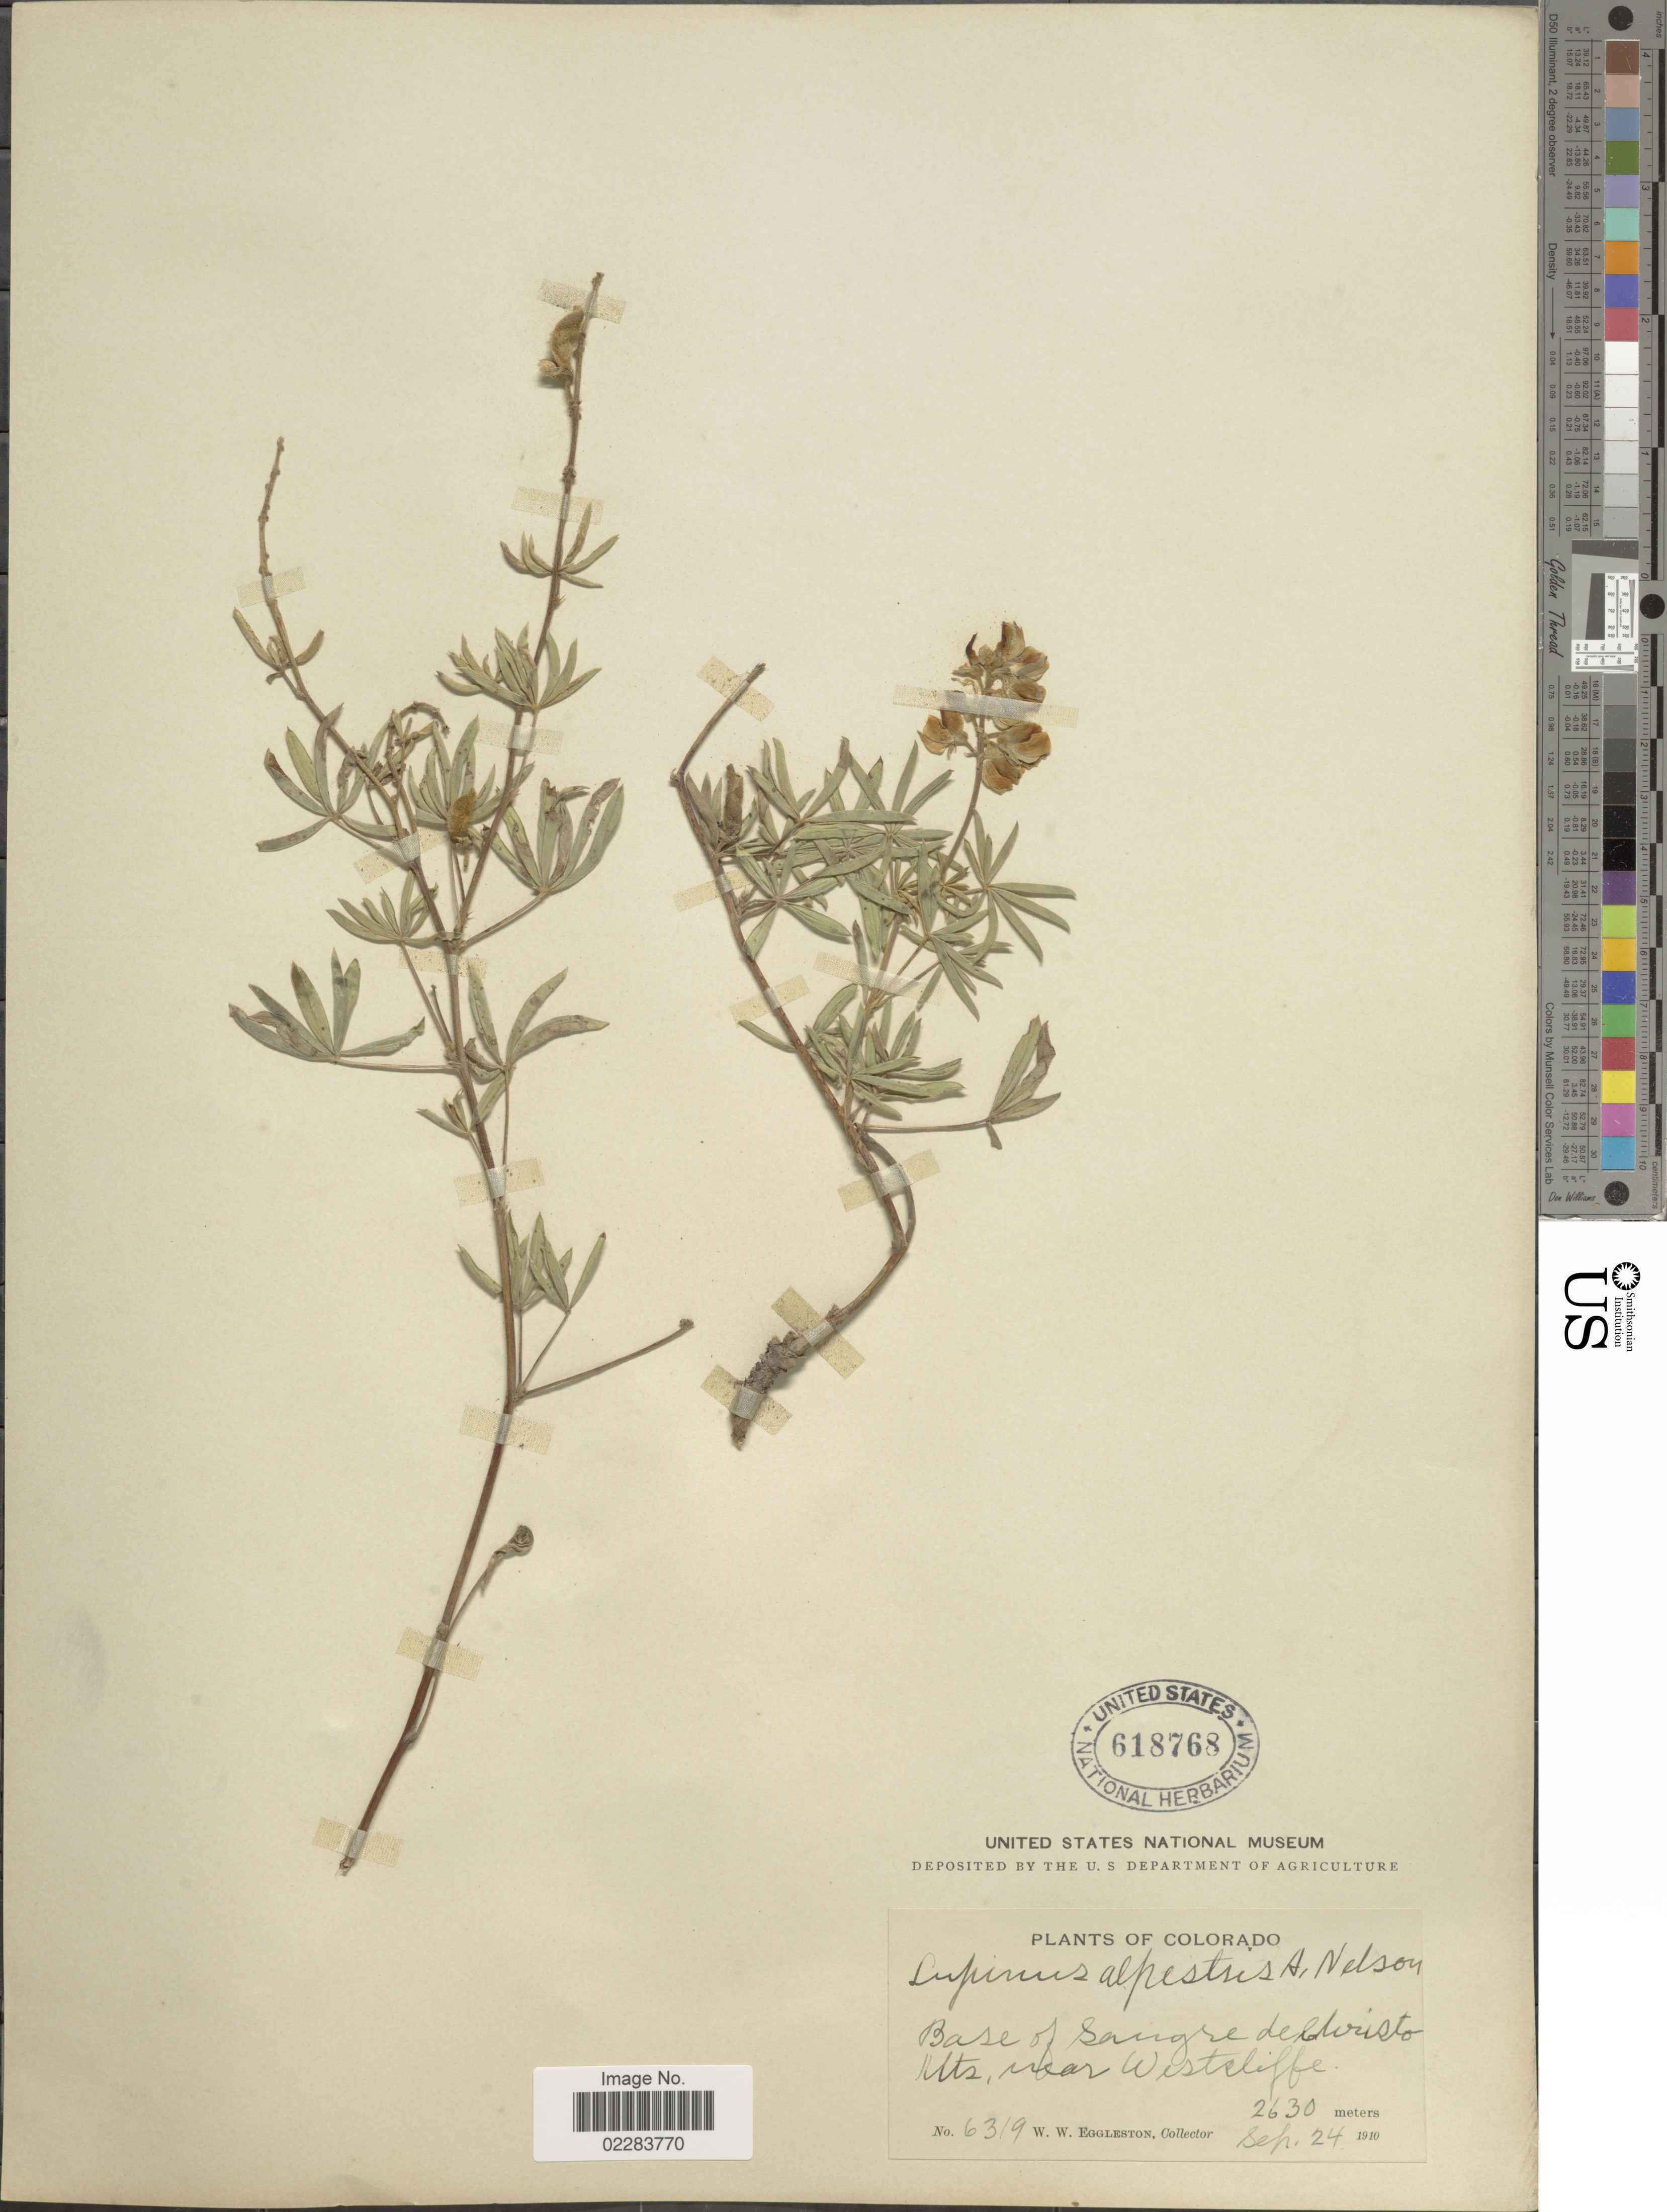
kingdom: Plantae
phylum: Tracheophyta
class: Magnoliopsida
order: Fabales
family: Fabaceae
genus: Lupinus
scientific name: Lupinus alpestris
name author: A. Nelson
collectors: W. W. Eggleston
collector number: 6319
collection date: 1910-09-24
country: United States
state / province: Colorado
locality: Base of Sangre de Cristo Mts., near Westcliffe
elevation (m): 2630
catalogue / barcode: US 618768